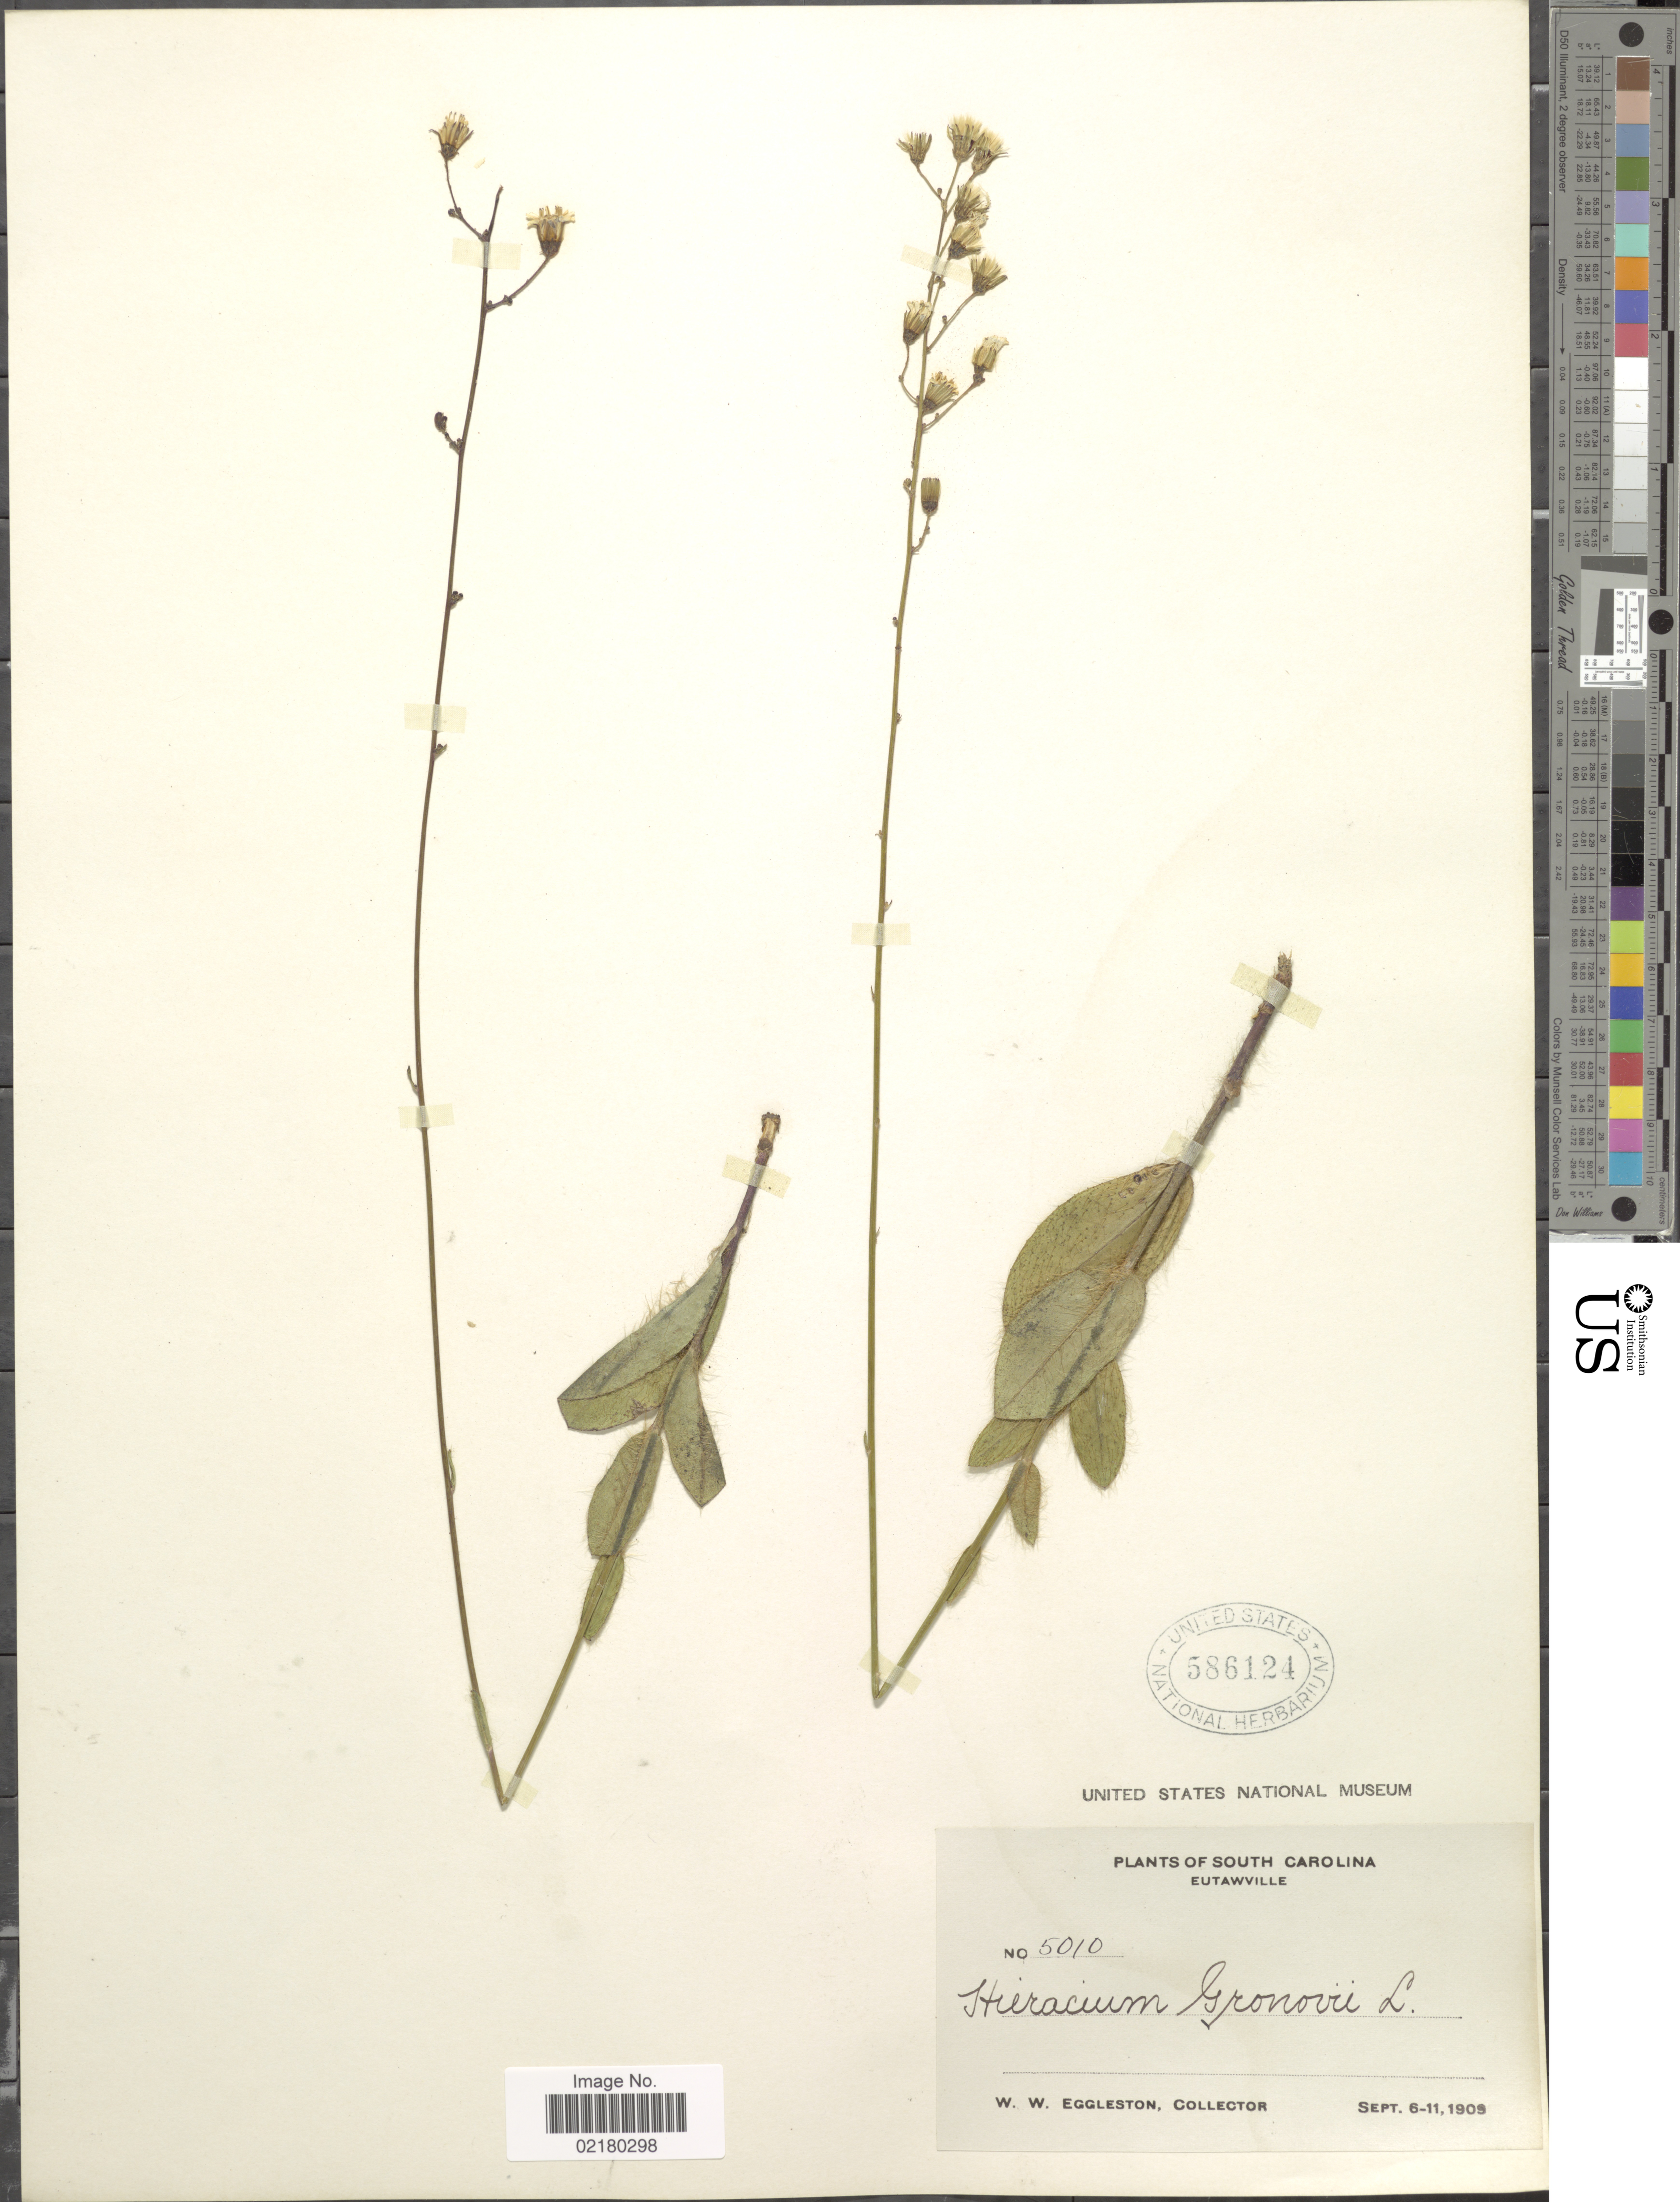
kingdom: Plantae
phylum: Tracheophyta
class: Magnoliopsida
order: Asterales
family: Asteraceae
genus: Hieracium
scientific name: Hieracium gronovii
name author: L.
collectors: W. W. Eggleston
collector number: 5010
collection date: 1909-09-06/1909-09-11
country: United States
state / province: South Carolina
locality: Eutaville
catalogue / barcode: US 586124